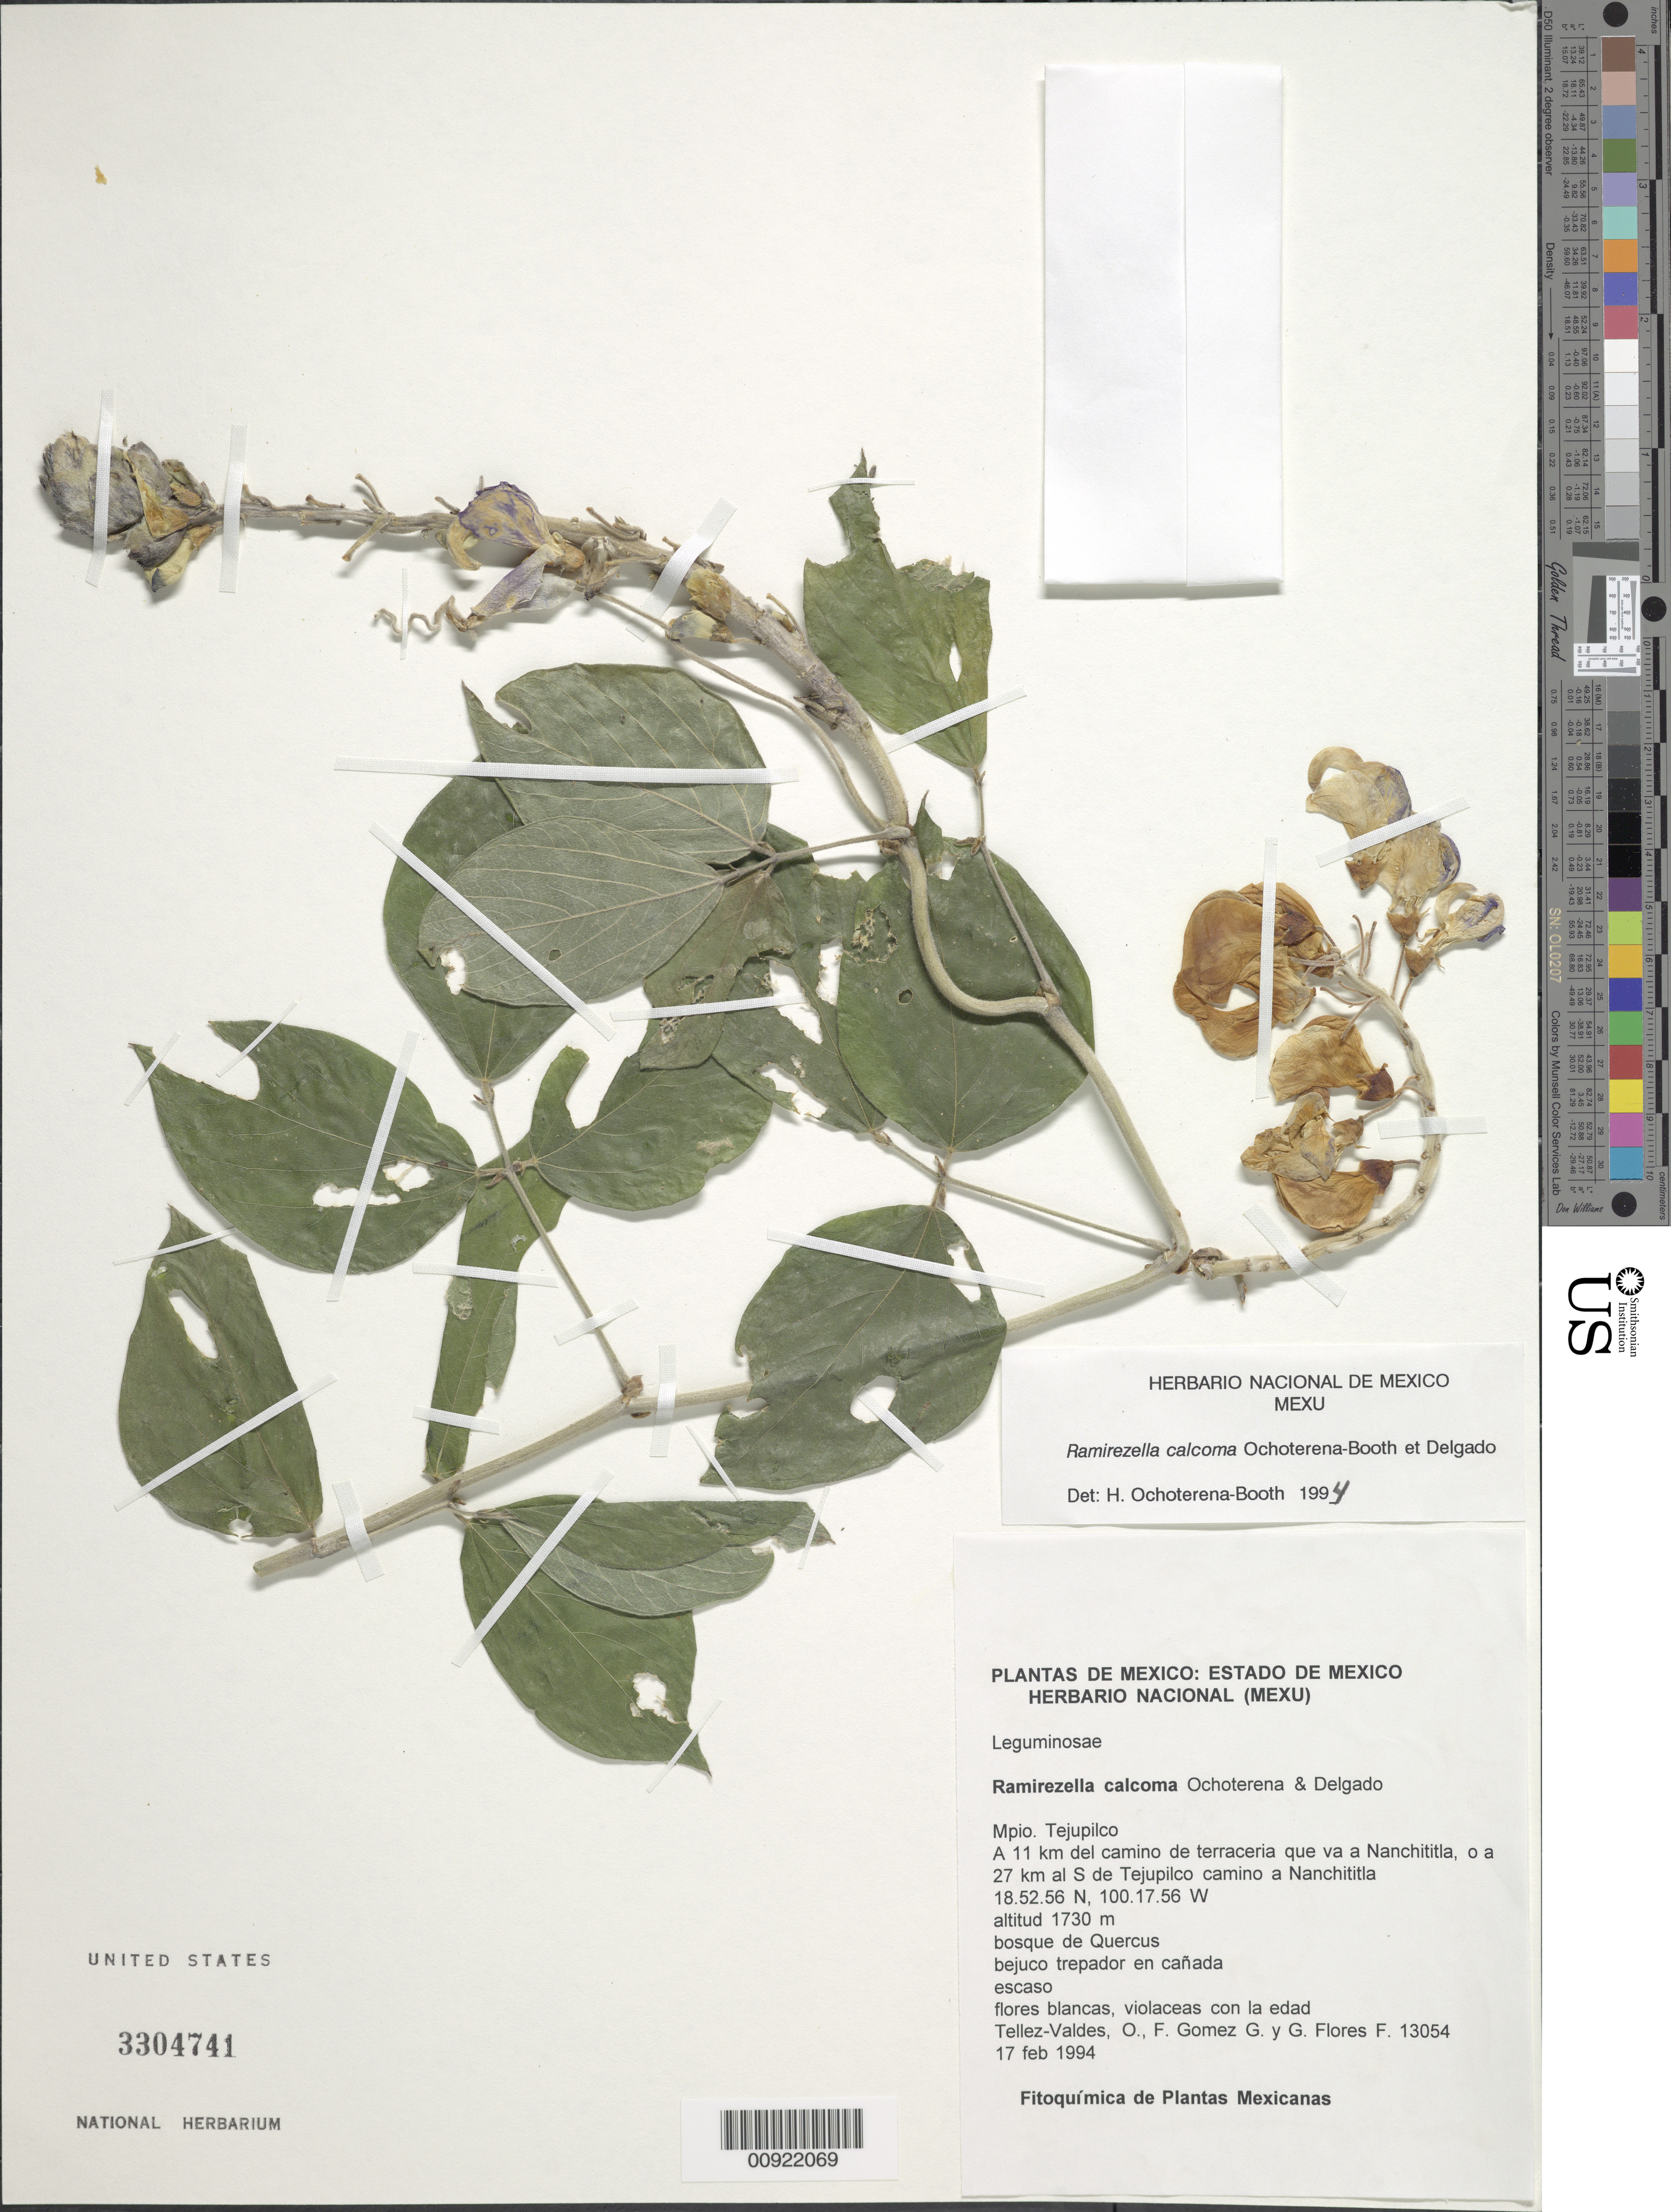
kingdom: Plantae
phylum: Tracheophyta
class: Magnoliopsida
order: Fabales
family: Fabaceae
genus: Ramirezella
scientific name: Ramirezella calcoma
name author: Ochot.-Booth & A. Delgado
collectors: O. Téllez V., Gómez G., F. & G. Flores F.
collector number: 13054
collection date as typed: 17 Feb 1994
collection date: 1994-02-17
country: Mexico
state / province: México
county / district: Tejupilco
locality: Estado de México: Mpio. Tejupilco: a 11 km. del camino de terraceria que va a Nanchititla, o a 27 km. al S de Tejupilco camino a Nanchititla.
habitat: Bosque de Quercus. En cañada.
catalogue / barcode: US 3304741